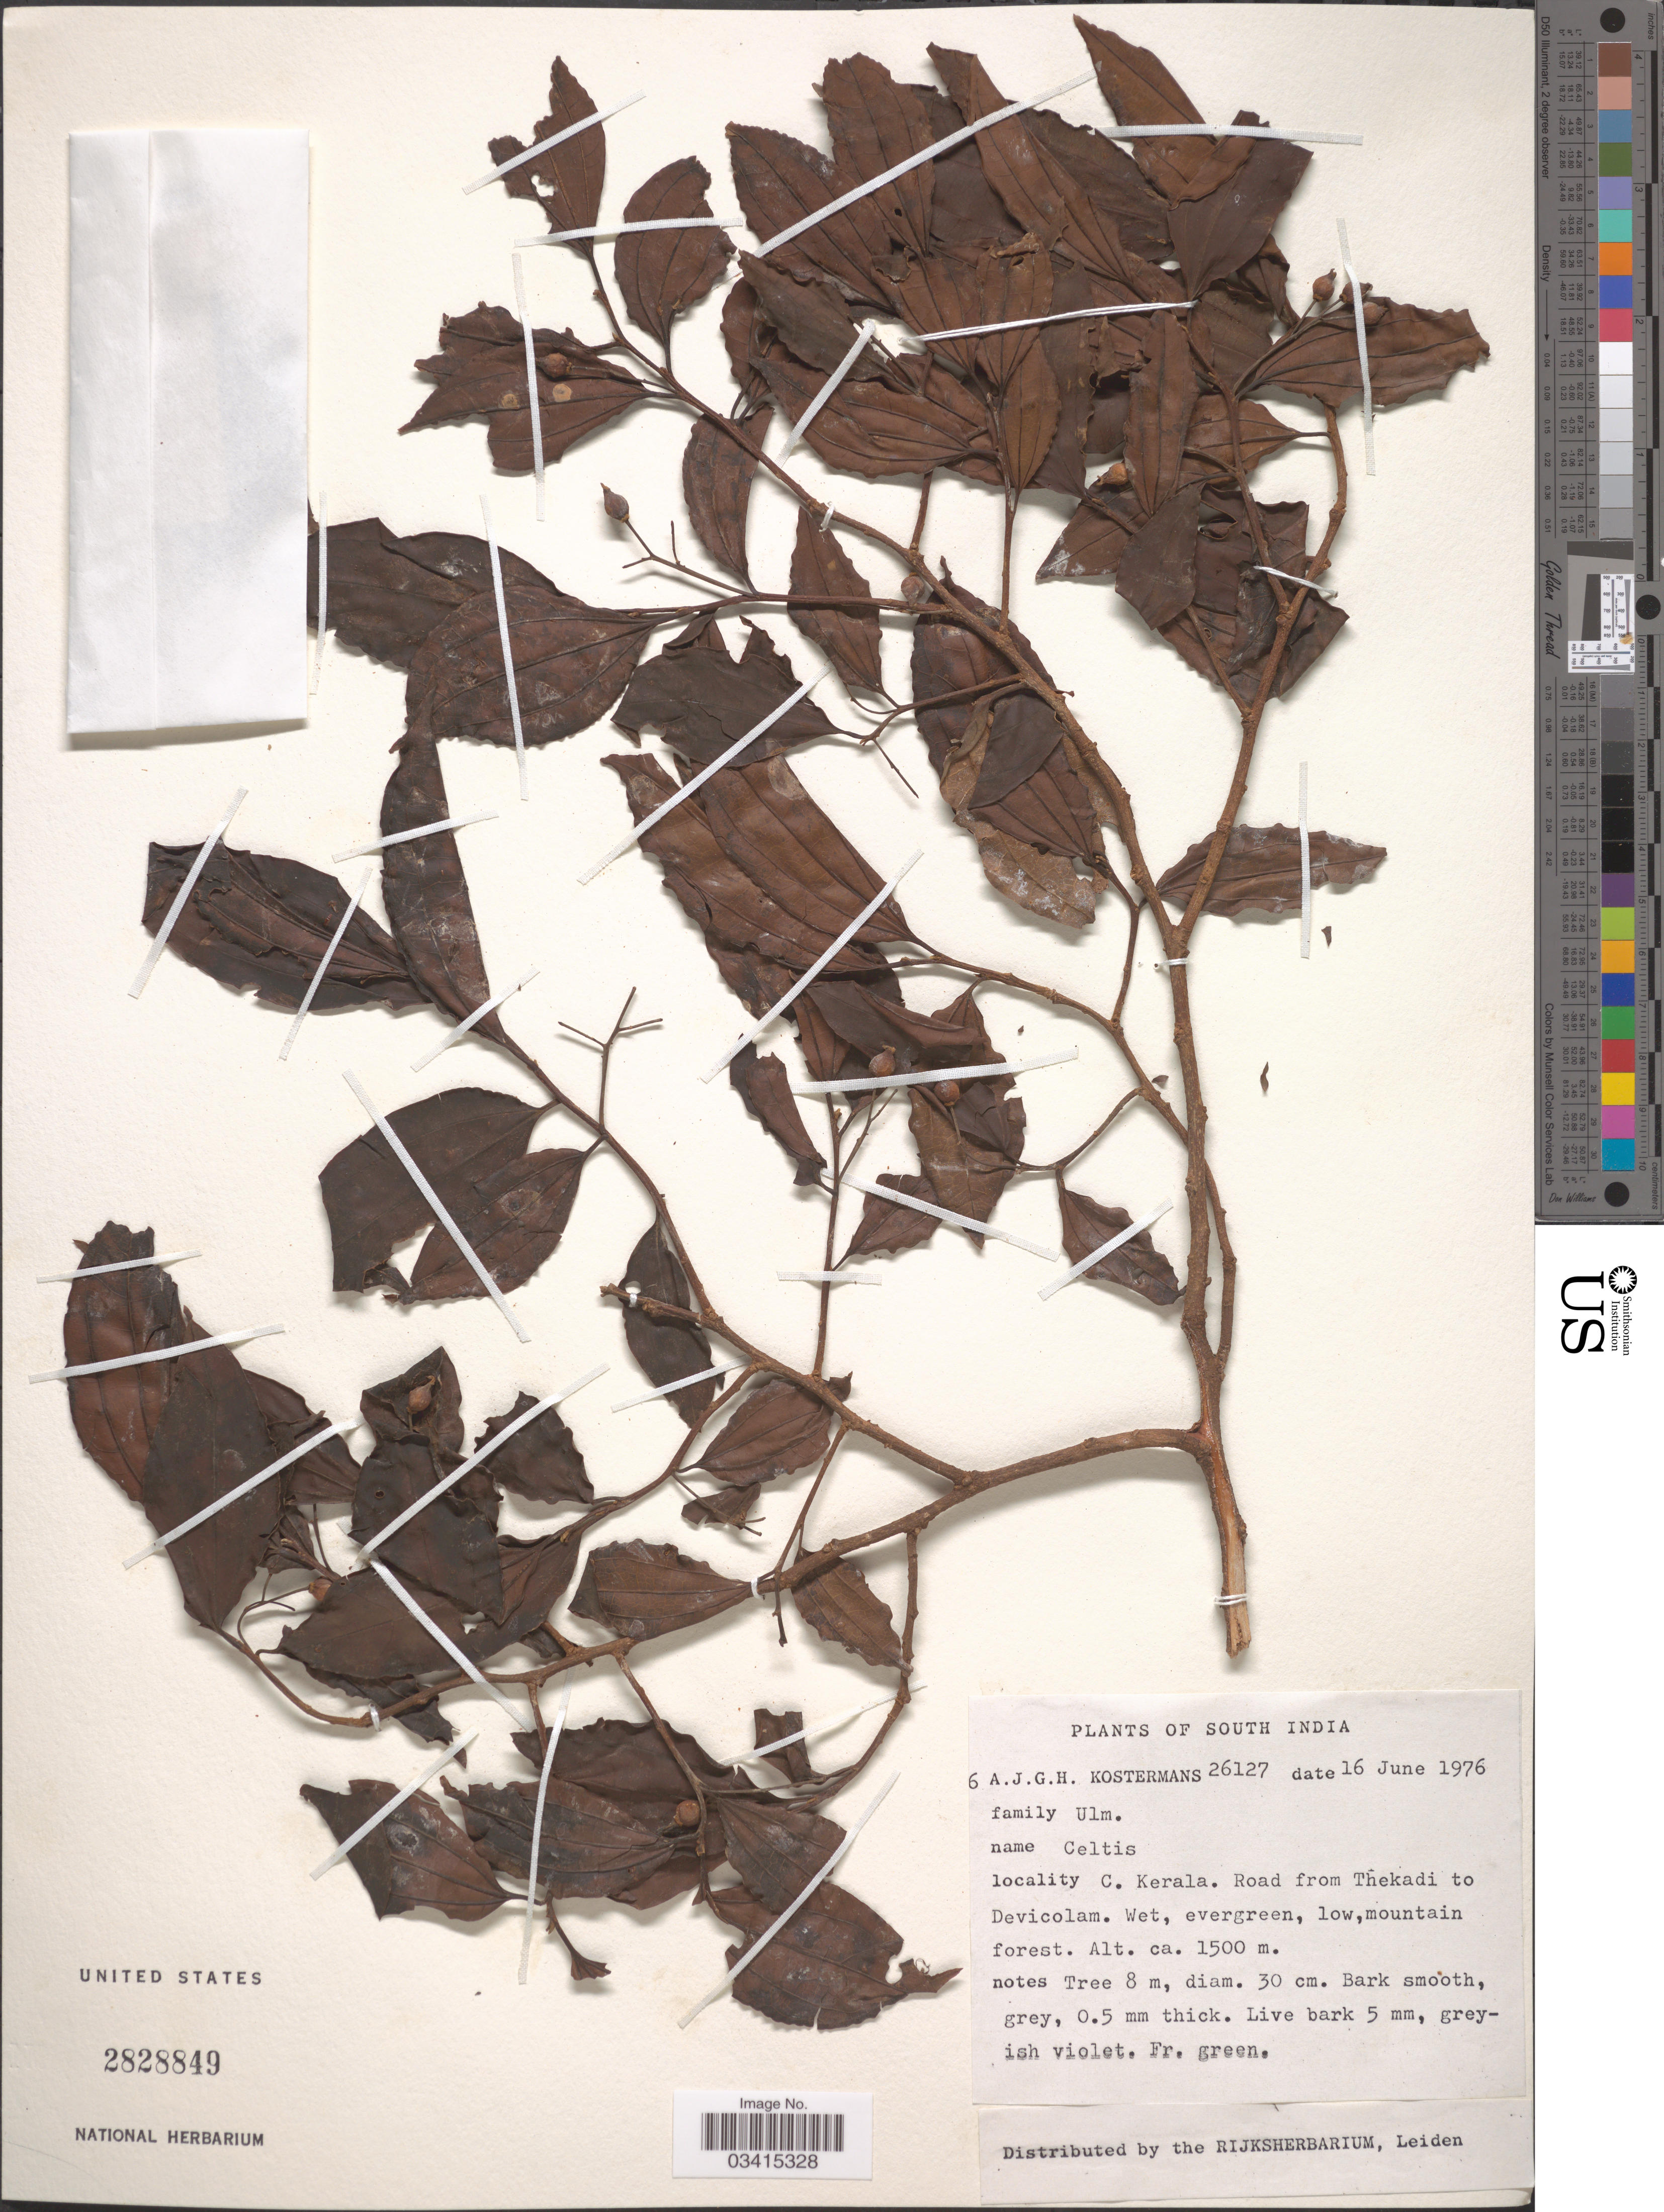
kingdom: Plantae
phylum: Tracheophyta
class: Magnoliopsida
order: Rosales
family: Cannabaceae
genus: Celtis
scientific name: Celtis sp.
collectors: A. J. G. Kostermans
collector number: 26127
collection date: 1976-06-16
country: India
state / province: Kerala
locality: South India. C. Kerala. Road from Thekadi to Devicolam.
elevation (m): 1500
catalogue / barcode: US 2828849